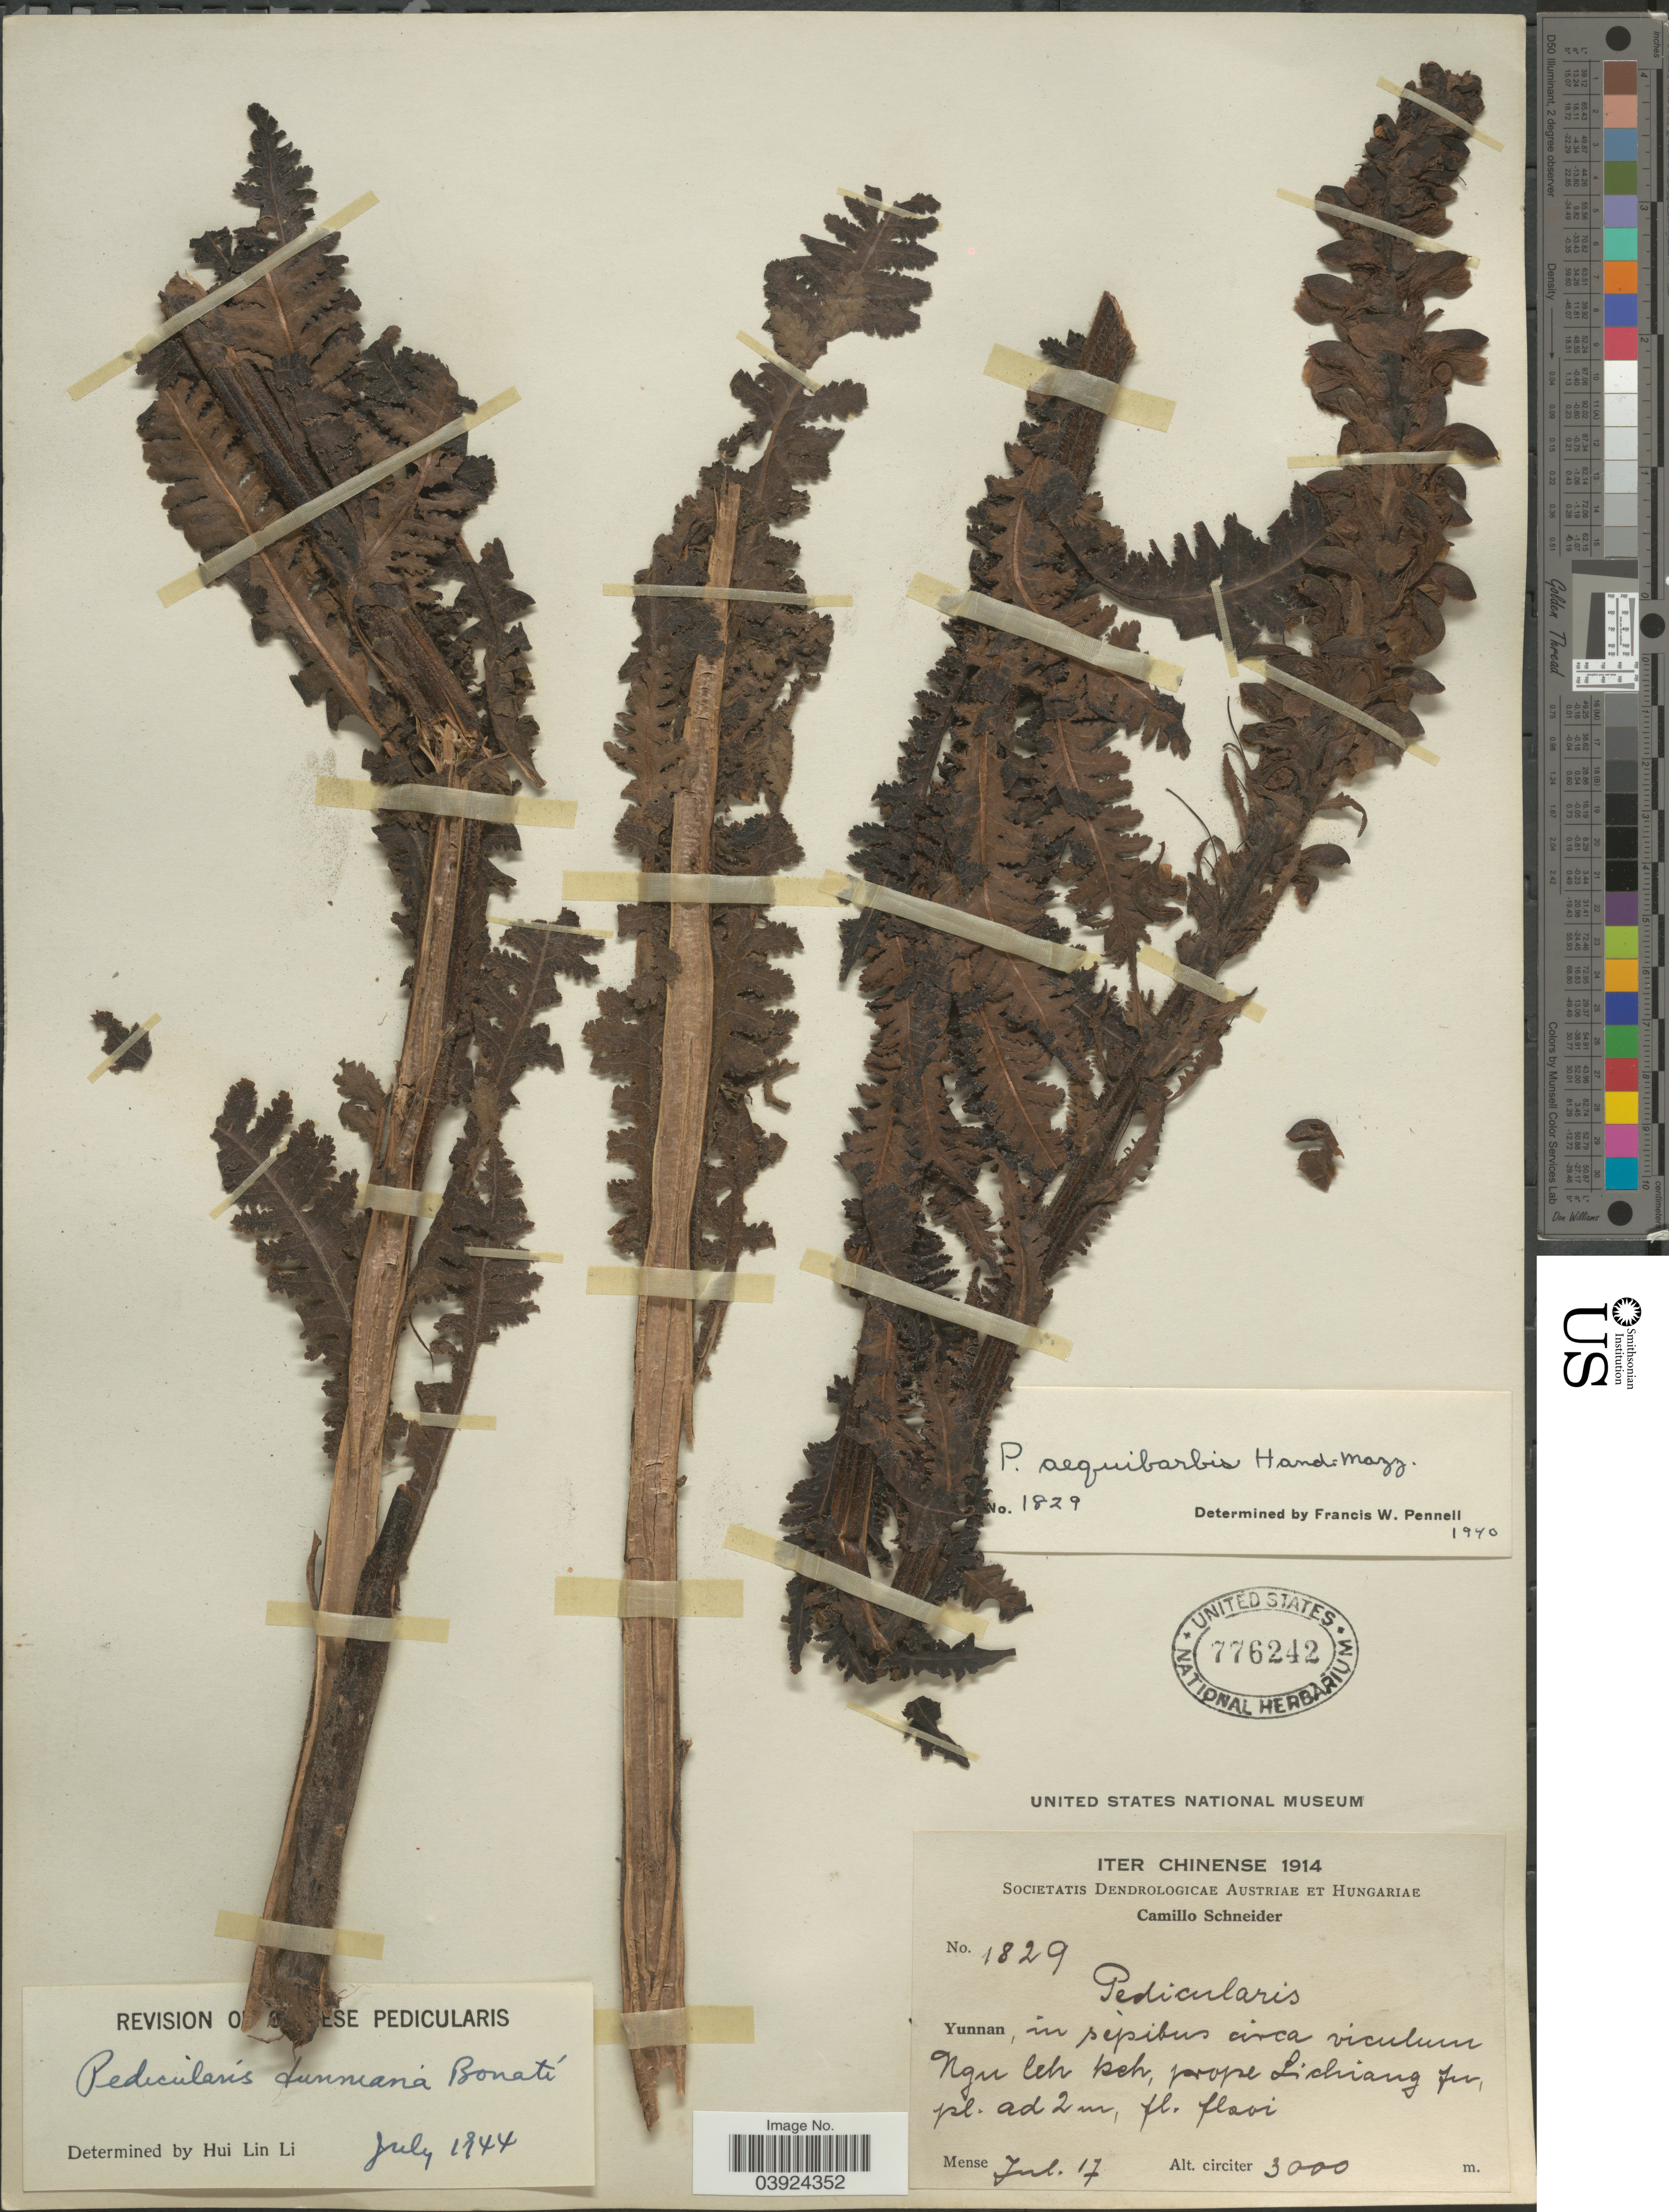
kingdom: Plantae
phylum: Tracheophyta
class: Magnoliopsida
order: Lamiales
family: Orobanchaceae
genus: Pedicularis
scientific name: Pedicularis dunniana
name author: Bonati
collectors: C. K. Schneider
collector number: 1829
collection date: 1914-07-17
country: China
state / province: Yunnan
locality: In sipibus circa viculum Ngu leh keh, prope Lichiang fu.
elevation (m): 3000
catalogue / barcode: US 776242